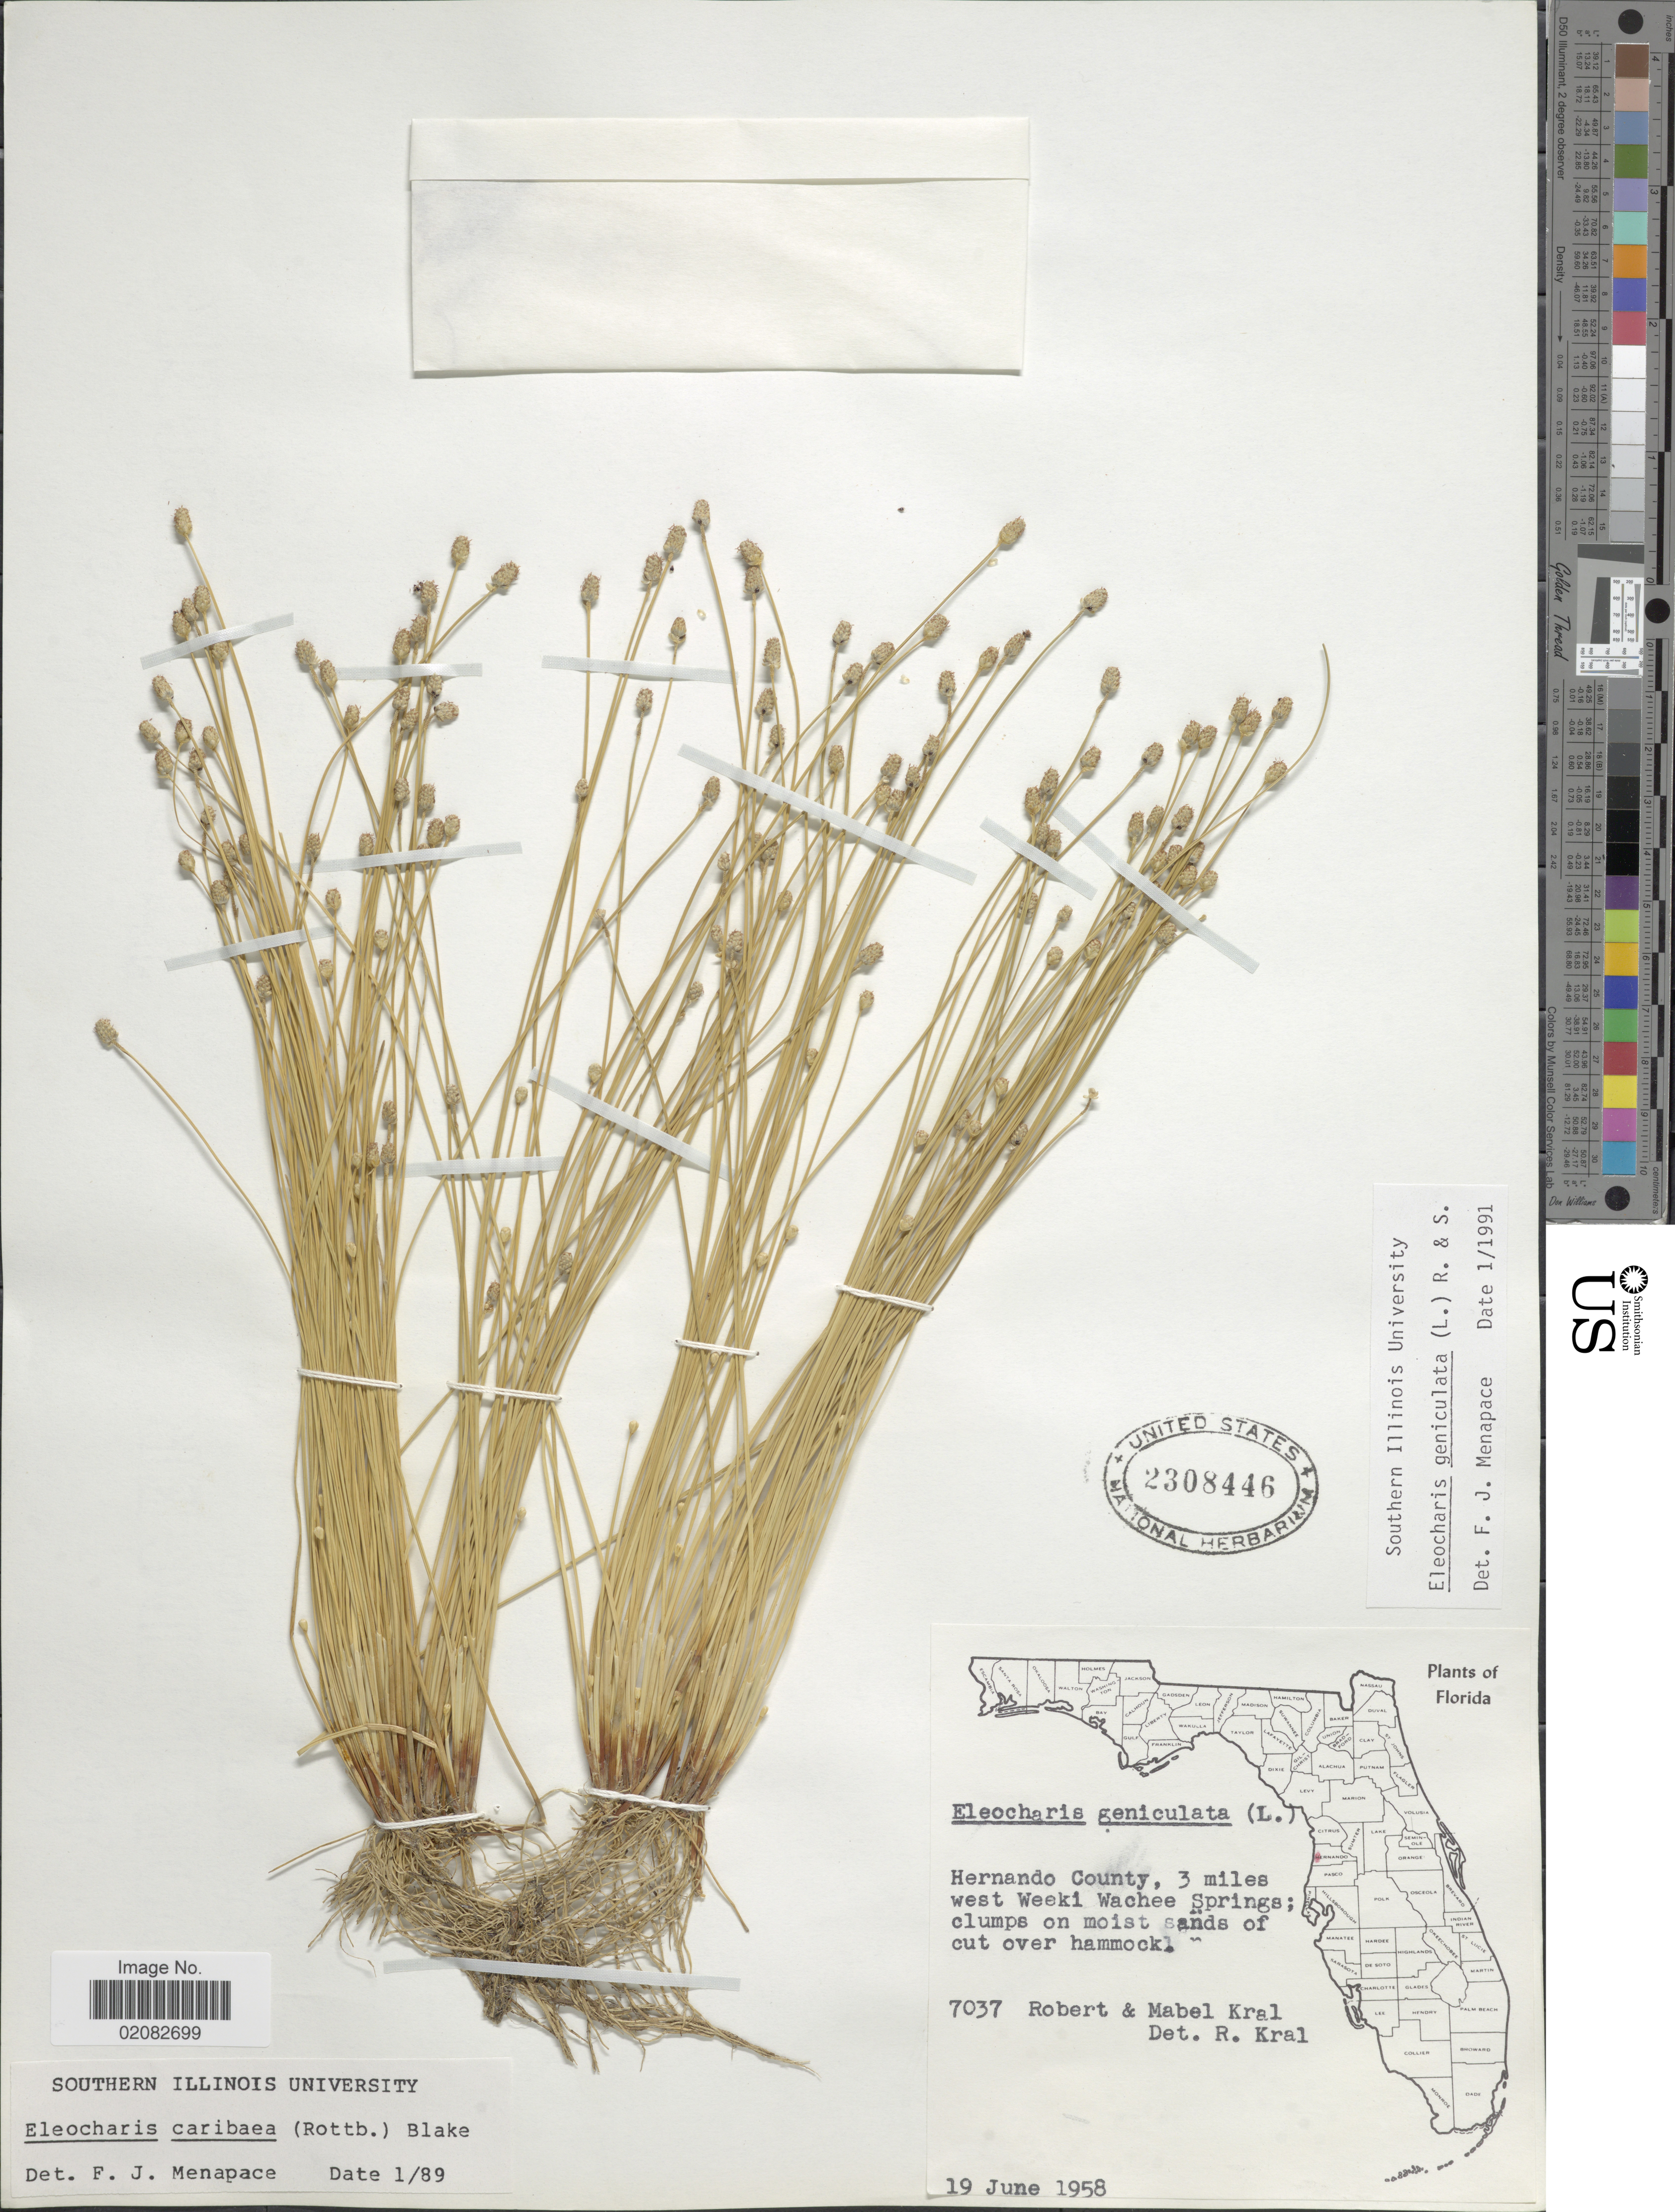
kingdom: Plantae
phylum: Tracheophyta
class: Liliopsida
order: Poales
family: Cyperaceae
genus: Eleocharis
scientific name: Eleocharis geniculata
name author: (L.) Roem. & Schult.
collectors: R. Kral & M. Kral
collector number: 7037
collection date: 1958-06-19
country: United States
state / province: Florida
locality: Hernando County, 3 miles west Weeki Wachee Springs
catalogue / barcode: US 2308446